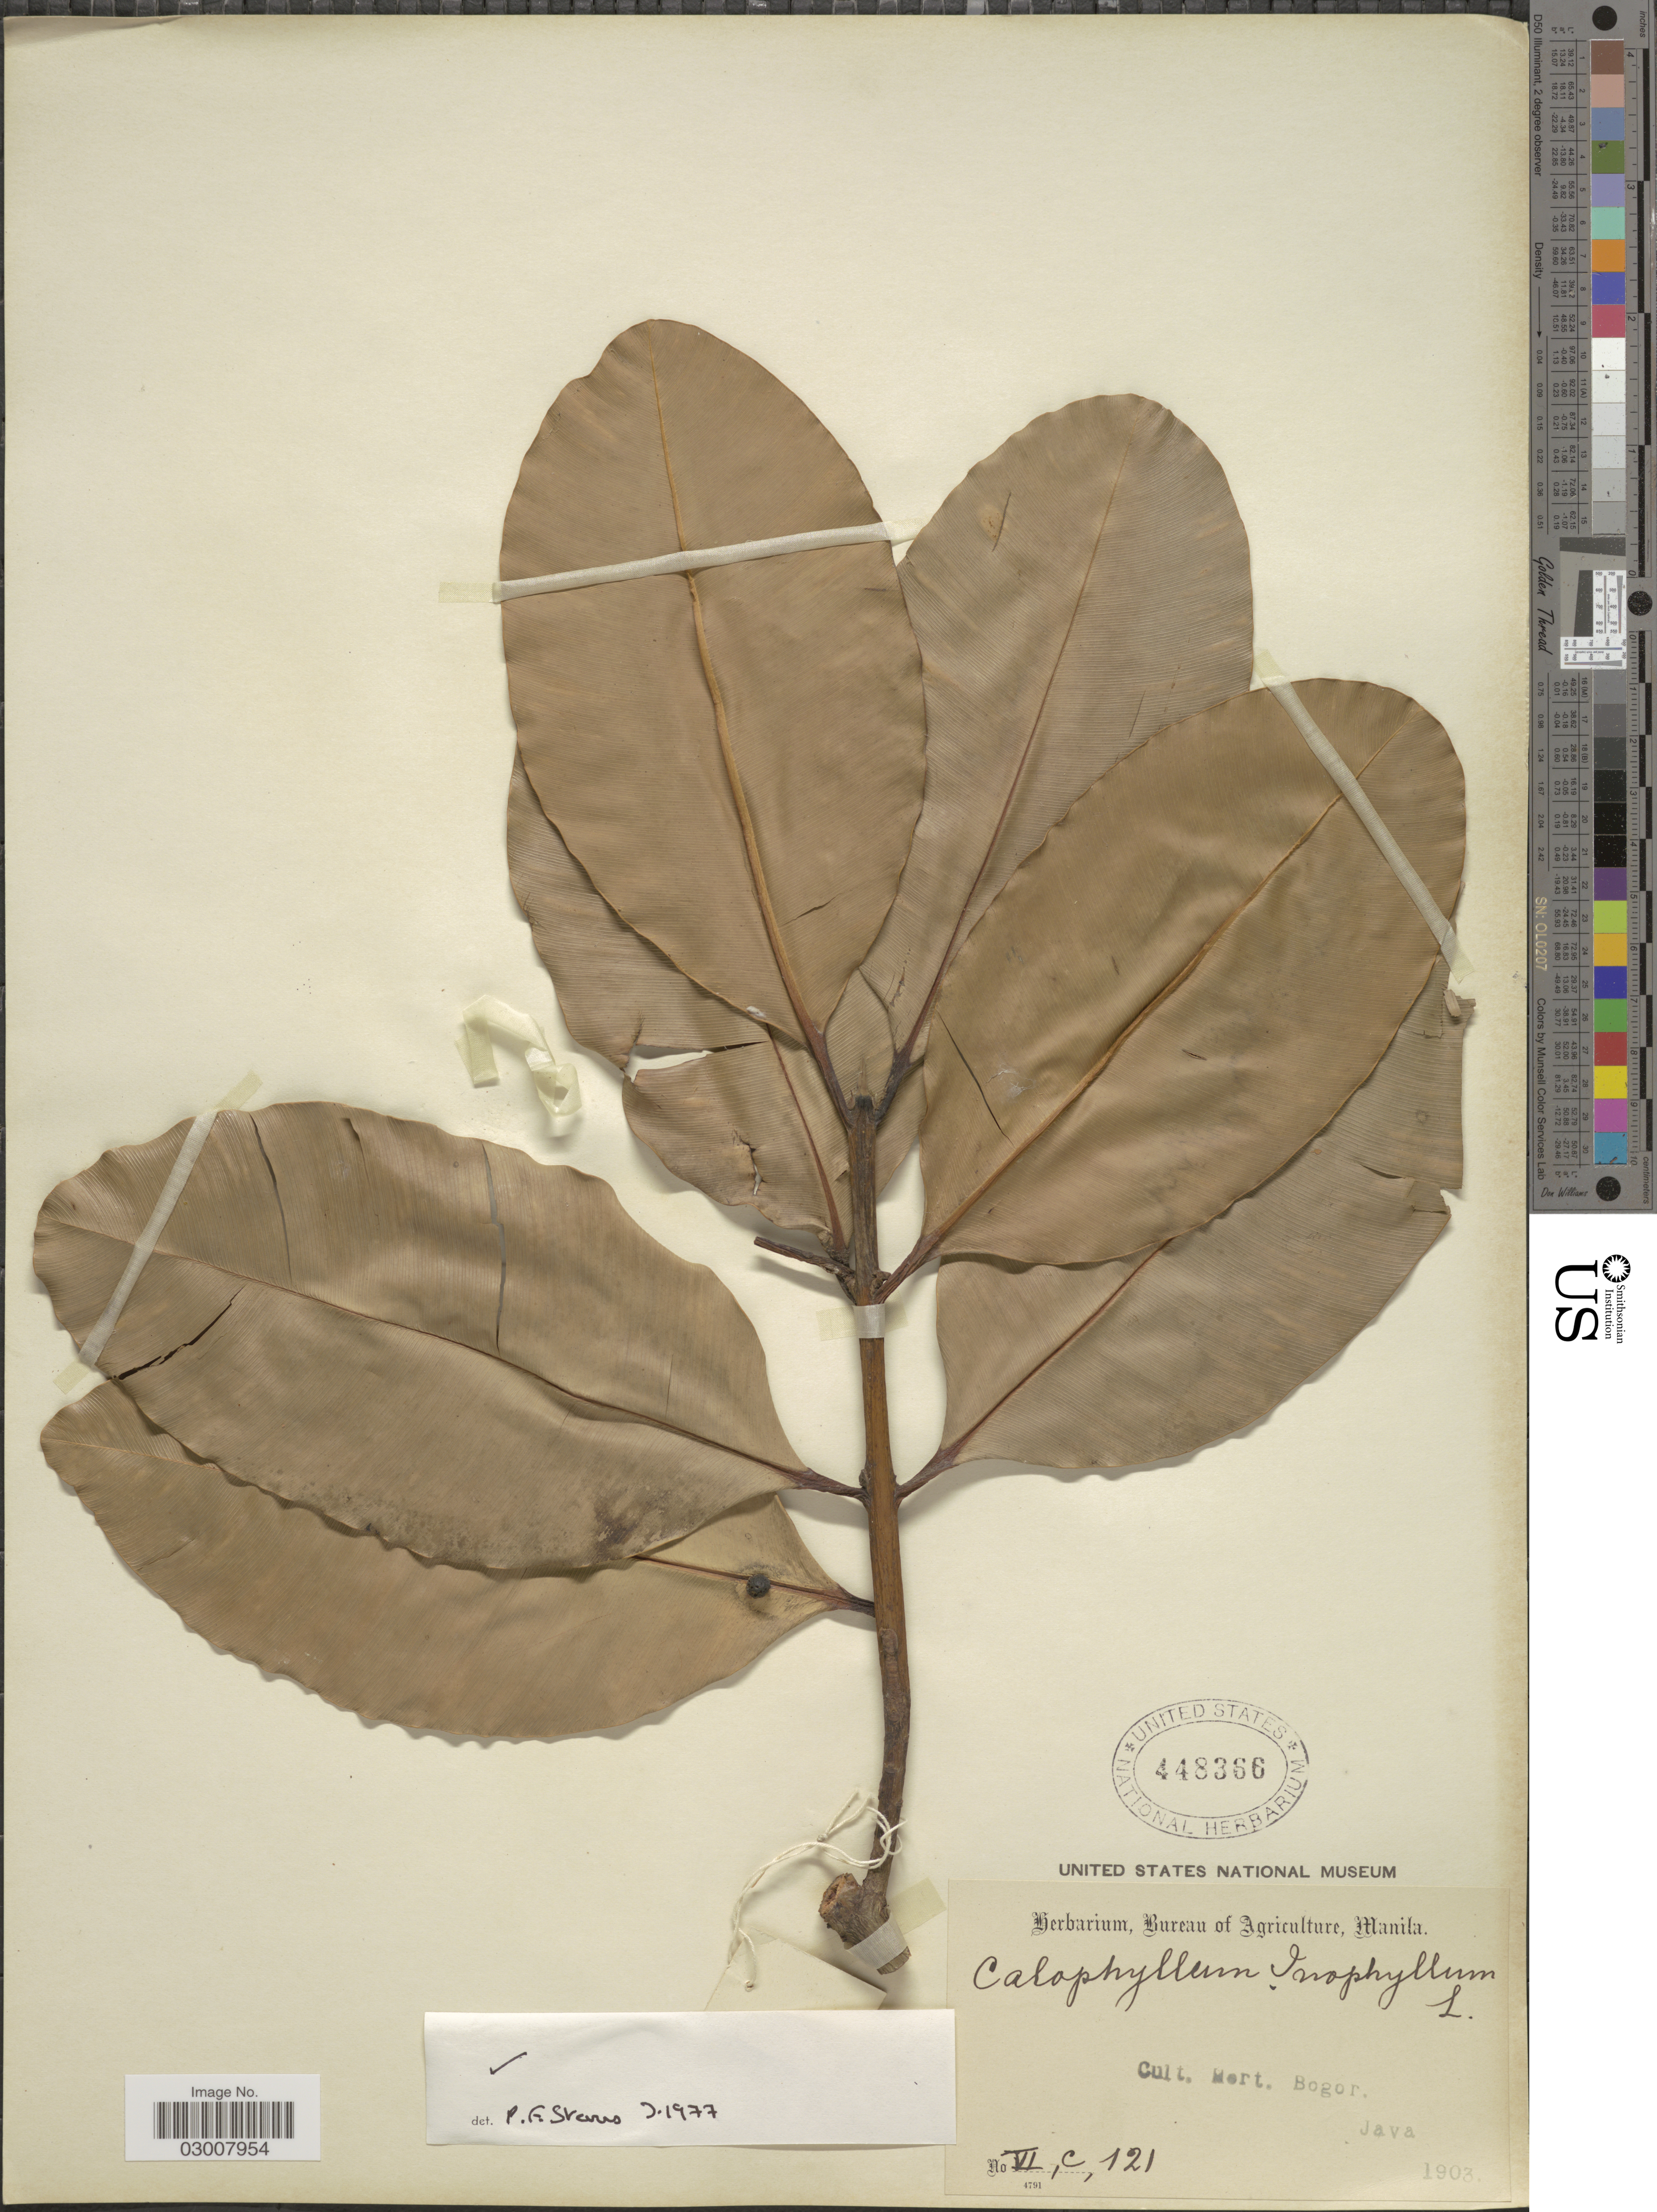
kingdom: Plantae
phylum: Tracheophyta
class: Magnoliopsida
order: Malpighiales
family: Calophyllaceae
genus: Calophyllum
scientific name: Calophyllum inophyllum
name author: L.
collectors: Ex herb. Bureau of Agriculture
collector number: VI, c*, 121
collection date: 1903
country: Indonesia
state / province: Java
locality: Cult. Hort. Bogor.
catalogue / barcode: US 448366